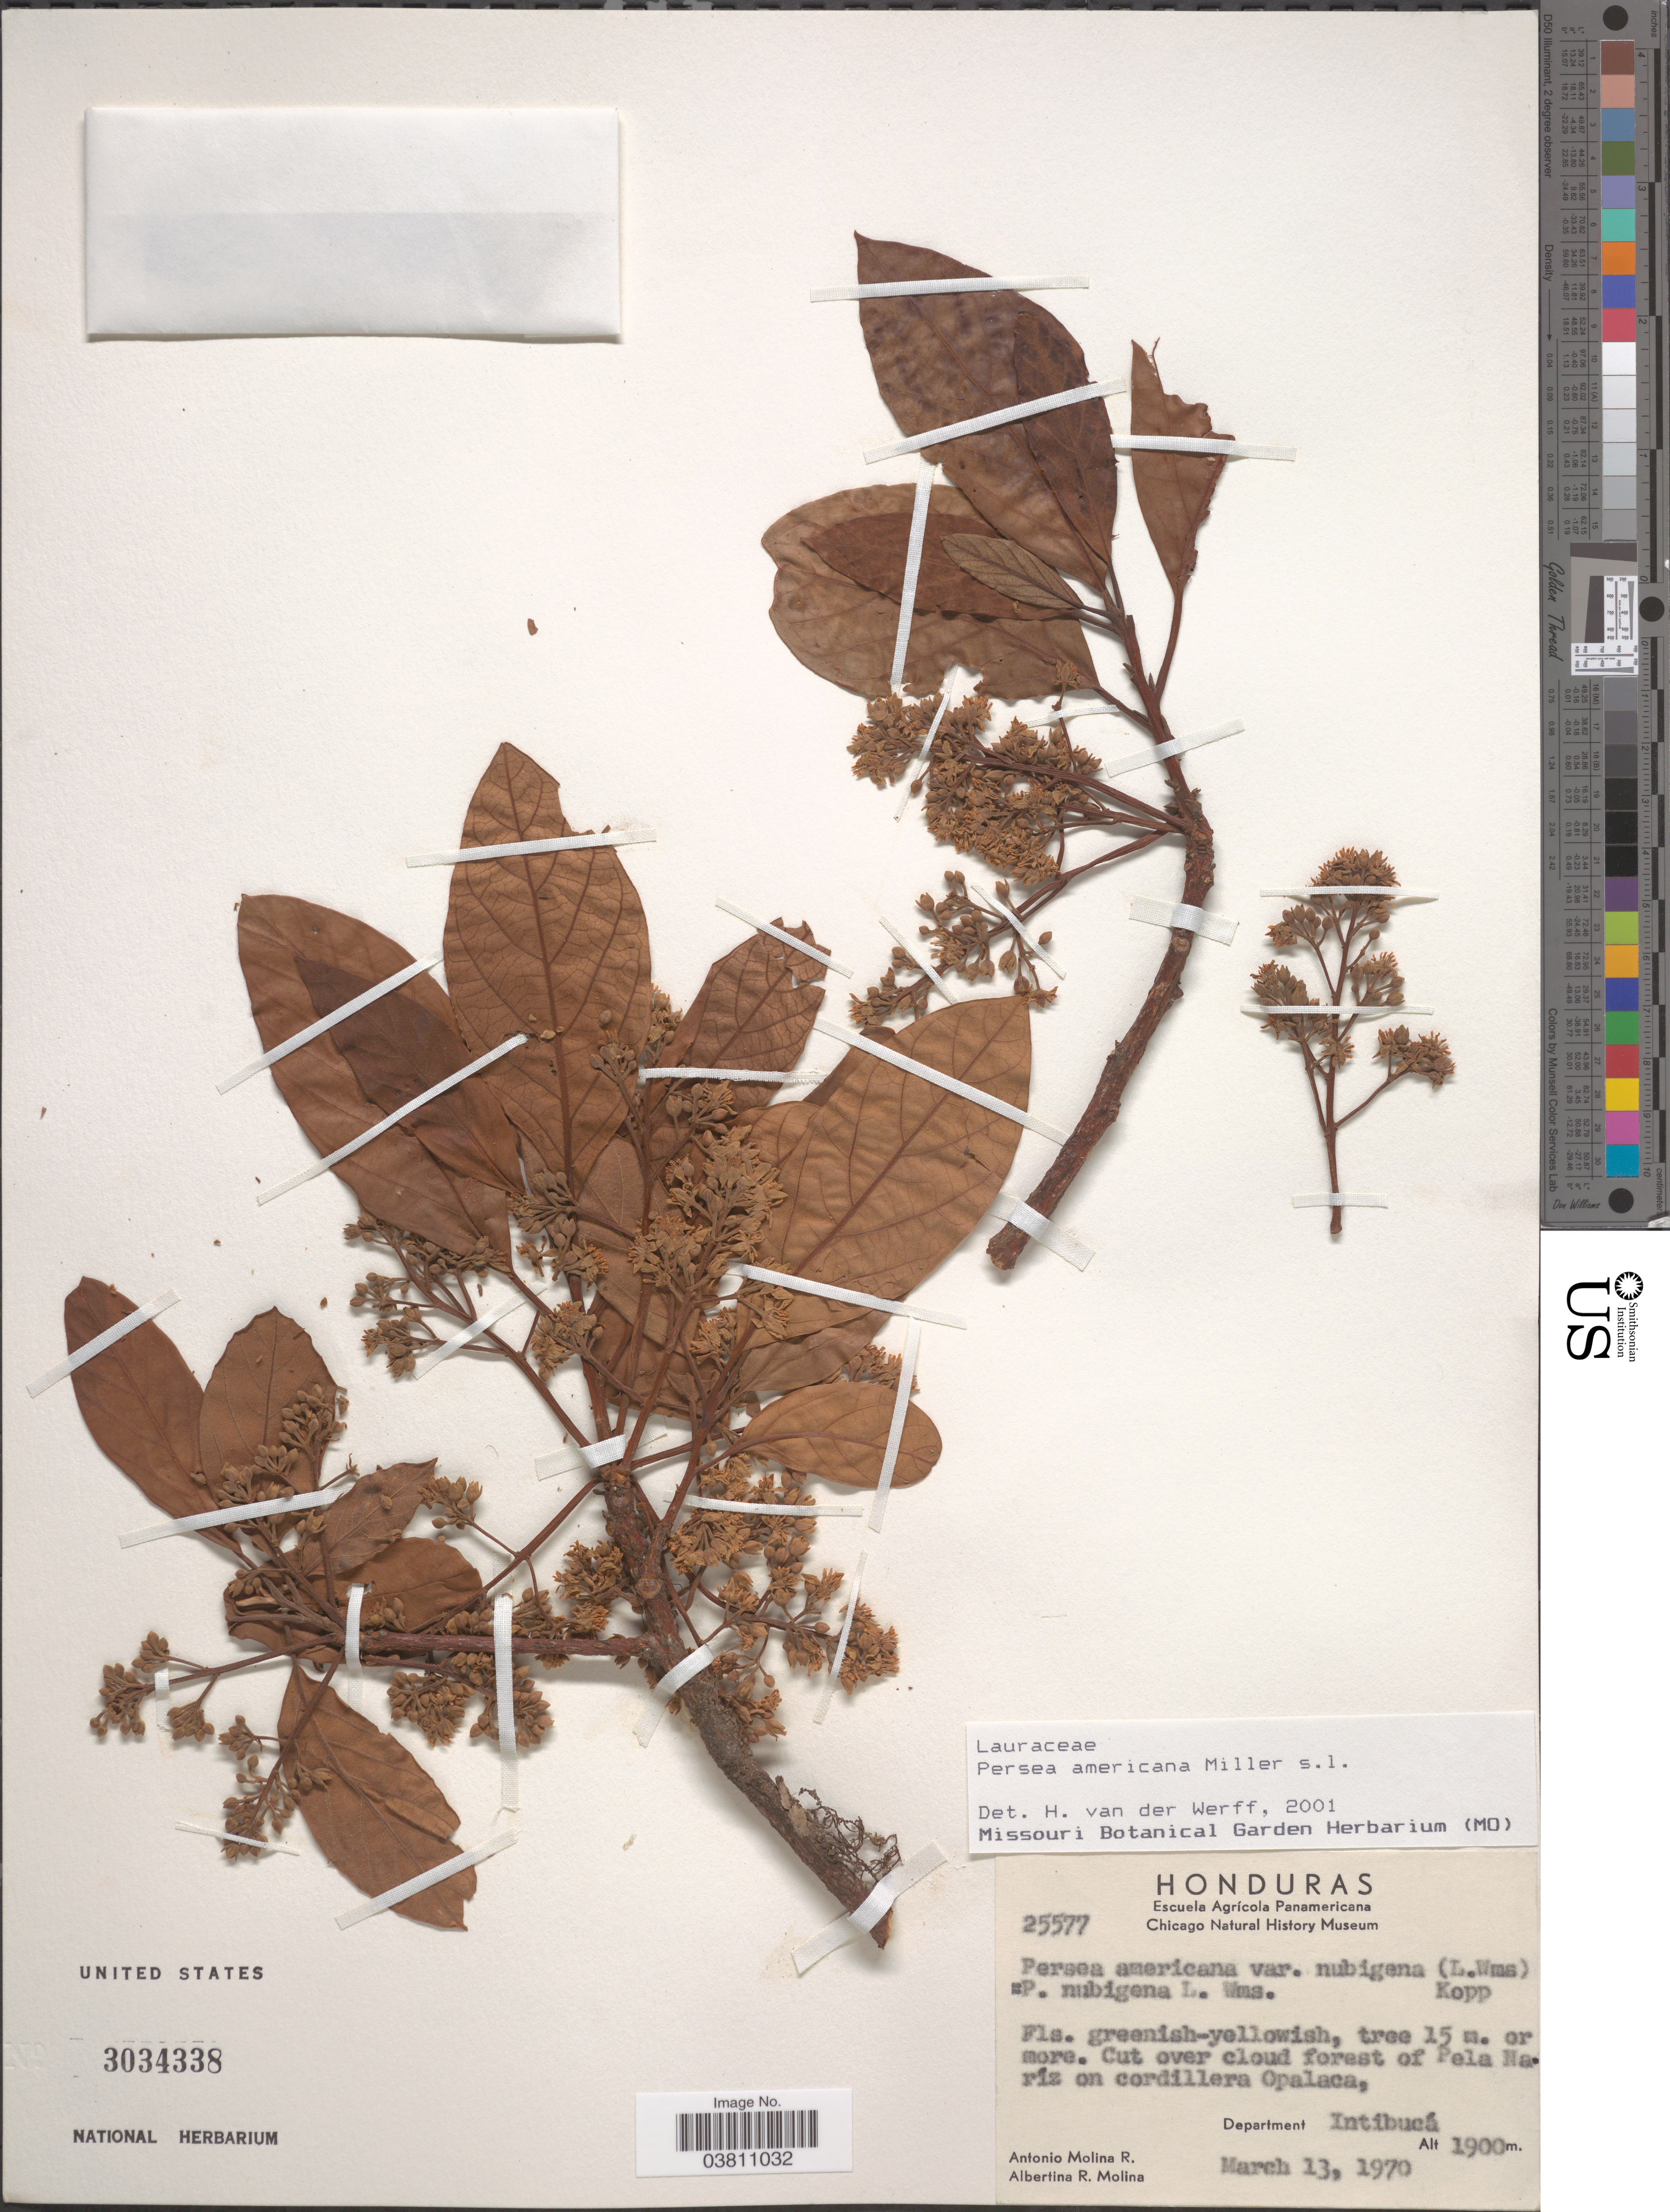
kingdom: Plantae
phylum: Tracheophyta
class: Magnoliopsida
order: Laurales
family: Lauraceae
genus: Persea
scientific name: Persea americana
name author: Mill.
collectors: A. Molina R. & A. R. Molina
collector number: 25577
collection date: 1970-03-13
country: Honduras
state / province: Intibuca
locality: Cut over cloud forest of Pela Nariz on cordillera Opalaca, Department Intibucá.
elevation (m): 1900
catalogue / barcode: US 3034338